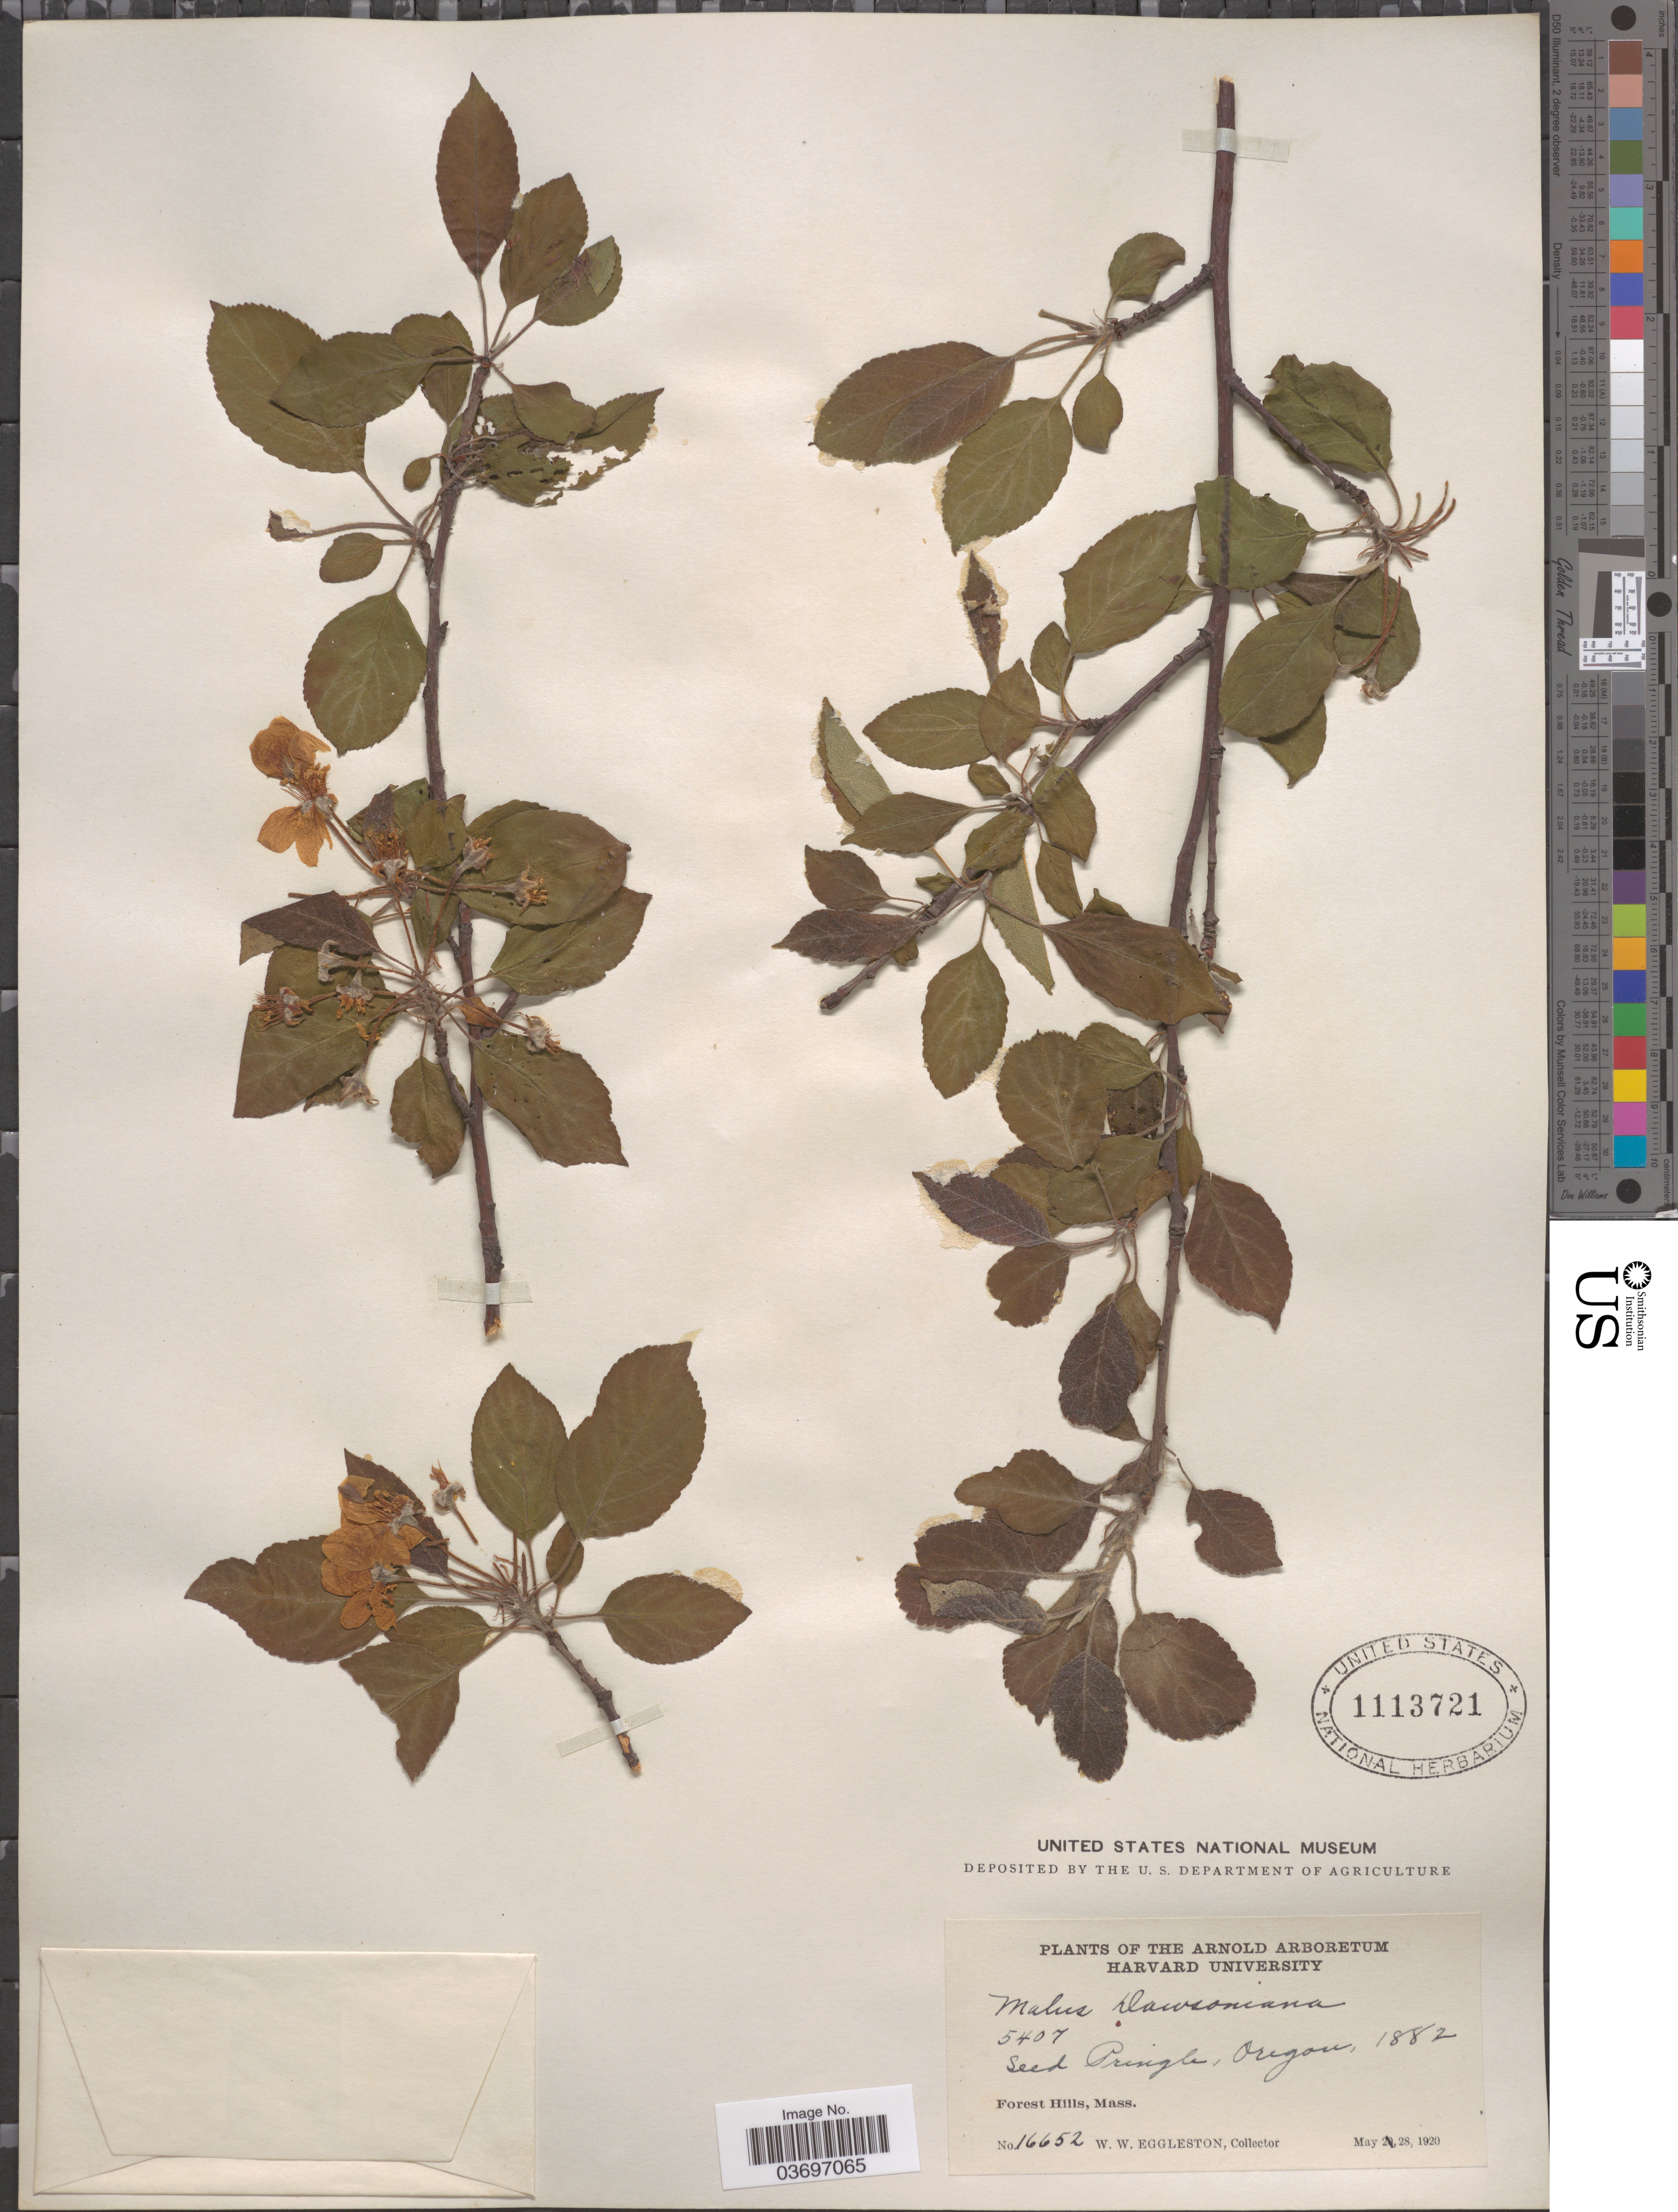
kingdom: Plantae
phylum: Tracheophyta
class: Magnoliopsida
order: Rosales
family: Rosaceae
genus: Malus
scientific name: Malus dawsoniana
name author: Rehder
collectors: W. W. Eggleston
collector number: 16652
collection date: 1920-05-28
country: United States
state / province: Massachusetts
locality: Forest Hills.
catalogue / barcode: US 1113721